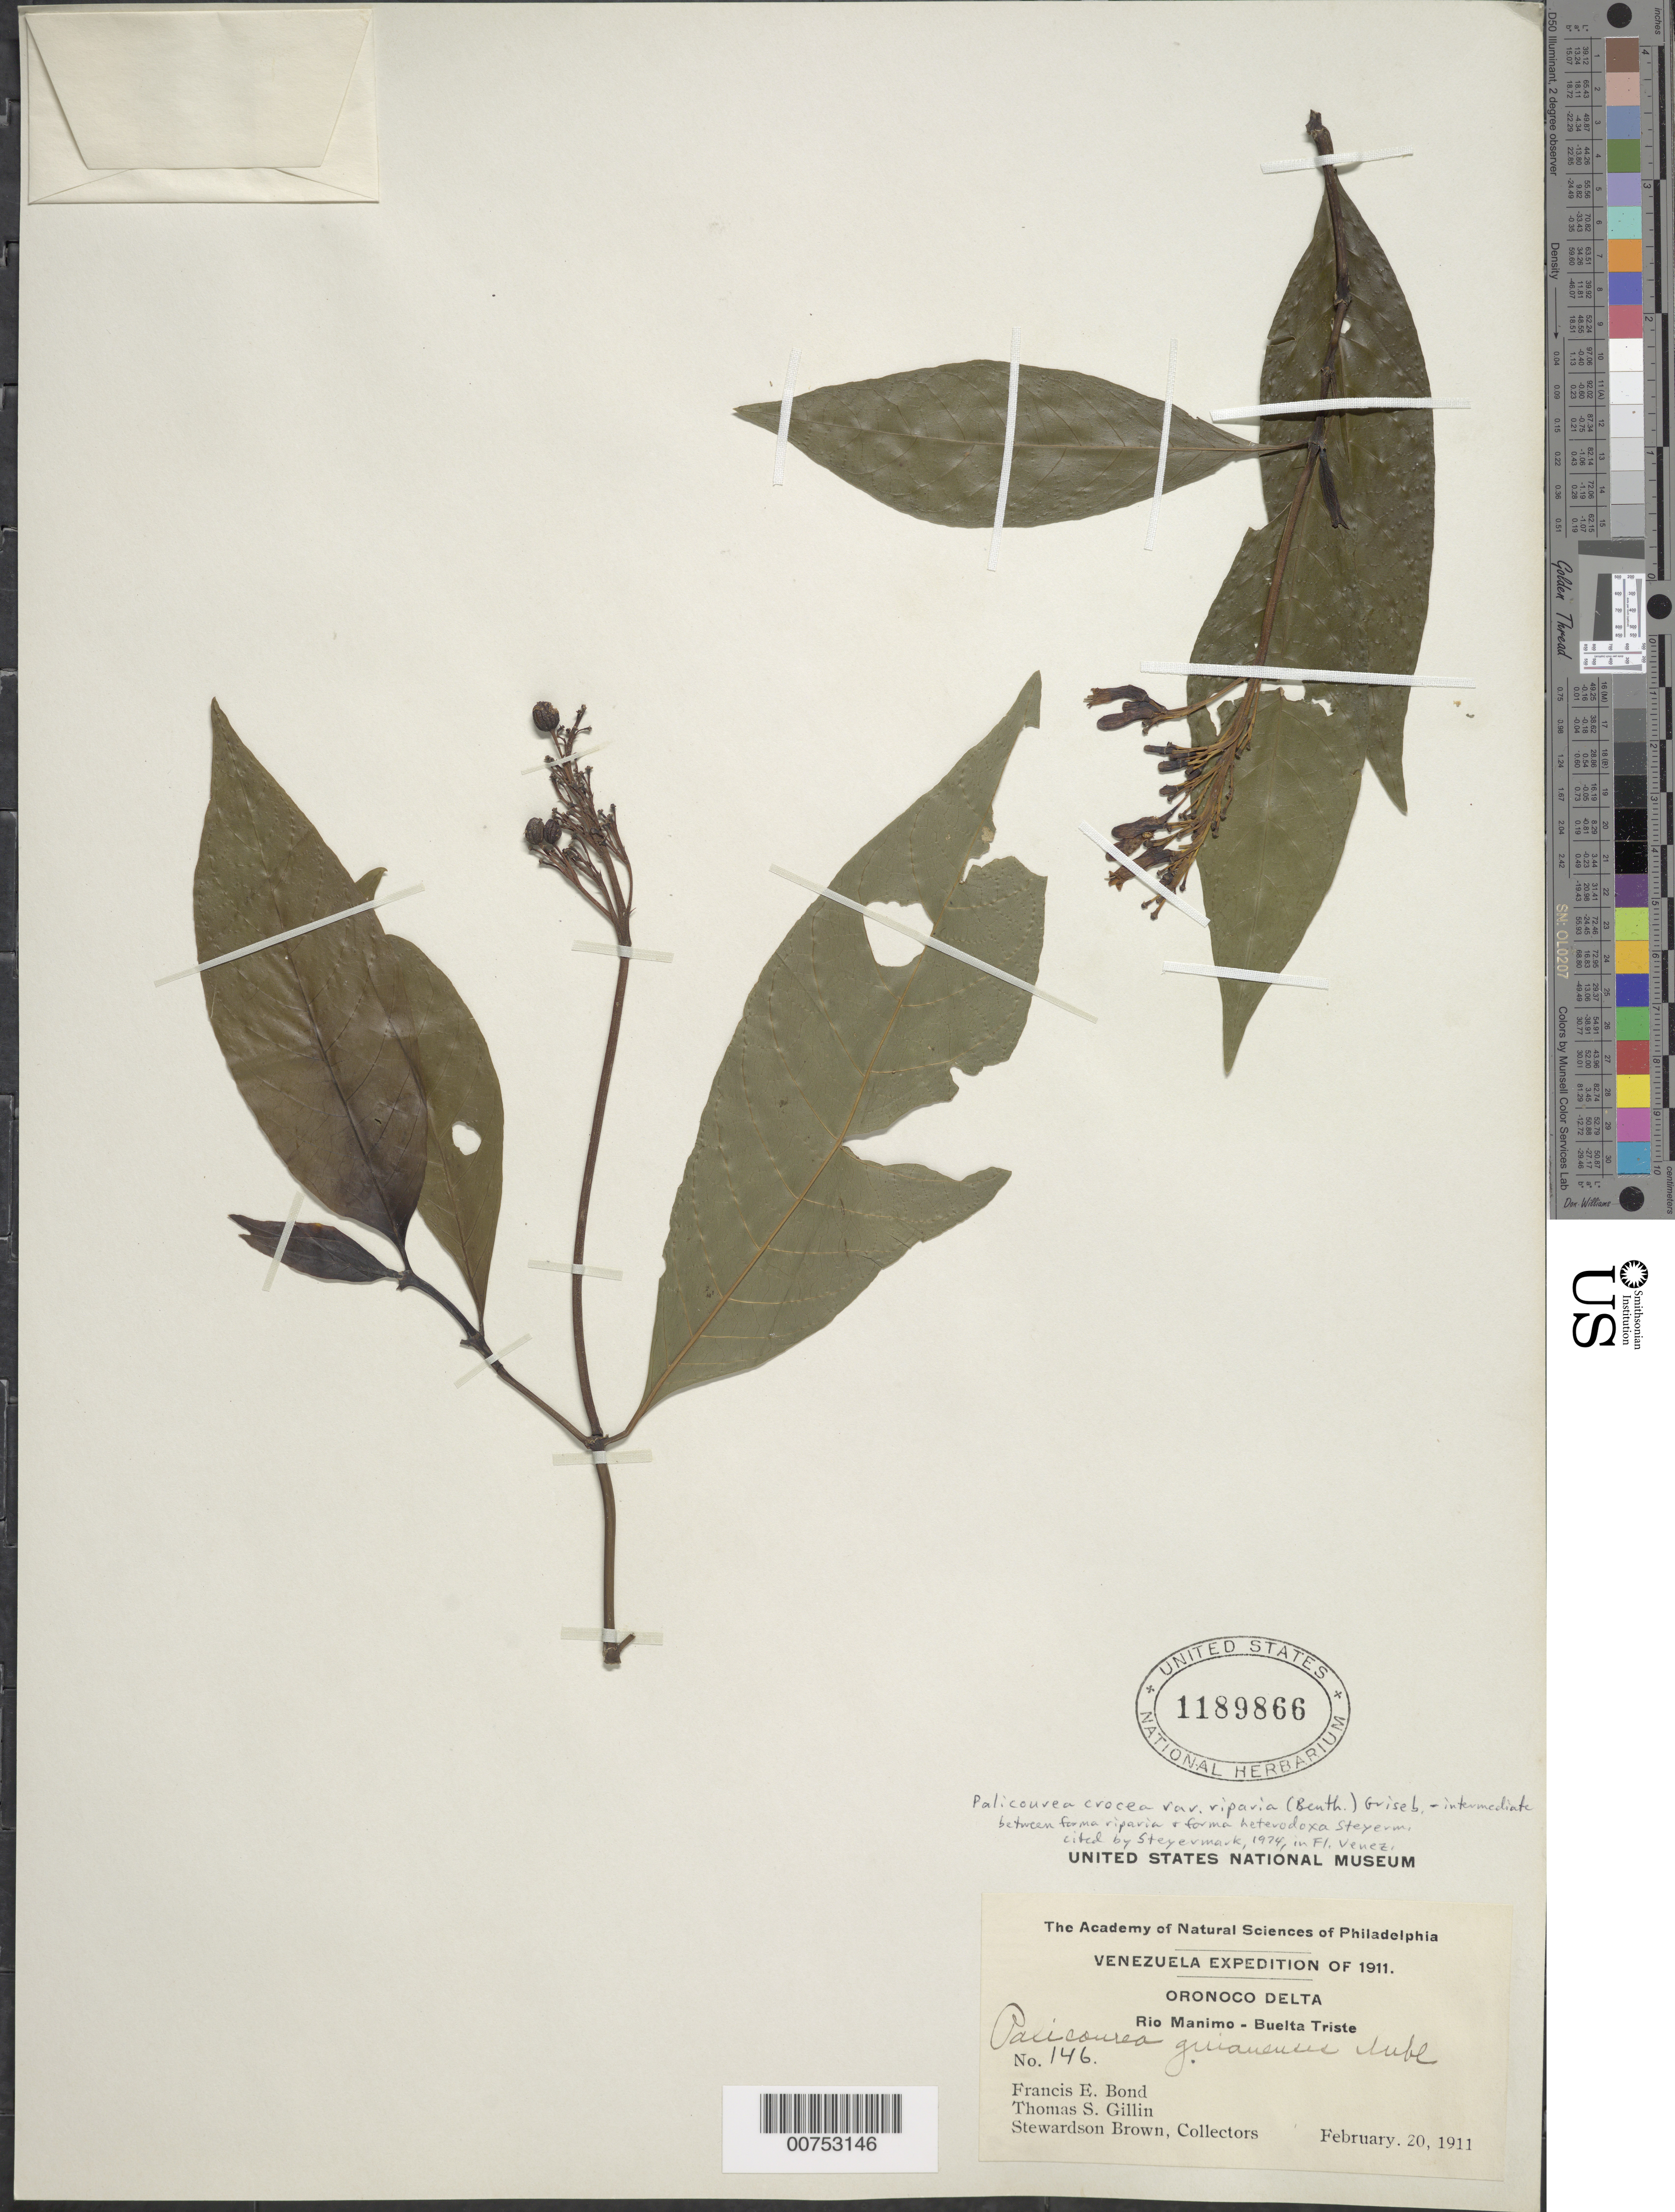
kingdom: Plantae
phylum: Tracheophyta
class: Magnoliopsida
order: Gentianales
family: Rubiaceae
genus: Palicourea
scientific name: Palicourea crocea var. riparia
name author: (Benth.) Griseb.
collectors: F. Bond, T. Gillin & S. Brown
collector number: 146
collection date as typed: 20 February 1911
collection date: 1911-02-20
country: Venezuela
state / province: Delta Amacuro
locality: Orinoco Delta, along Cano Manamo near Vuelta Triste, Isla Manamito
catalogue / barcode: US 1189866